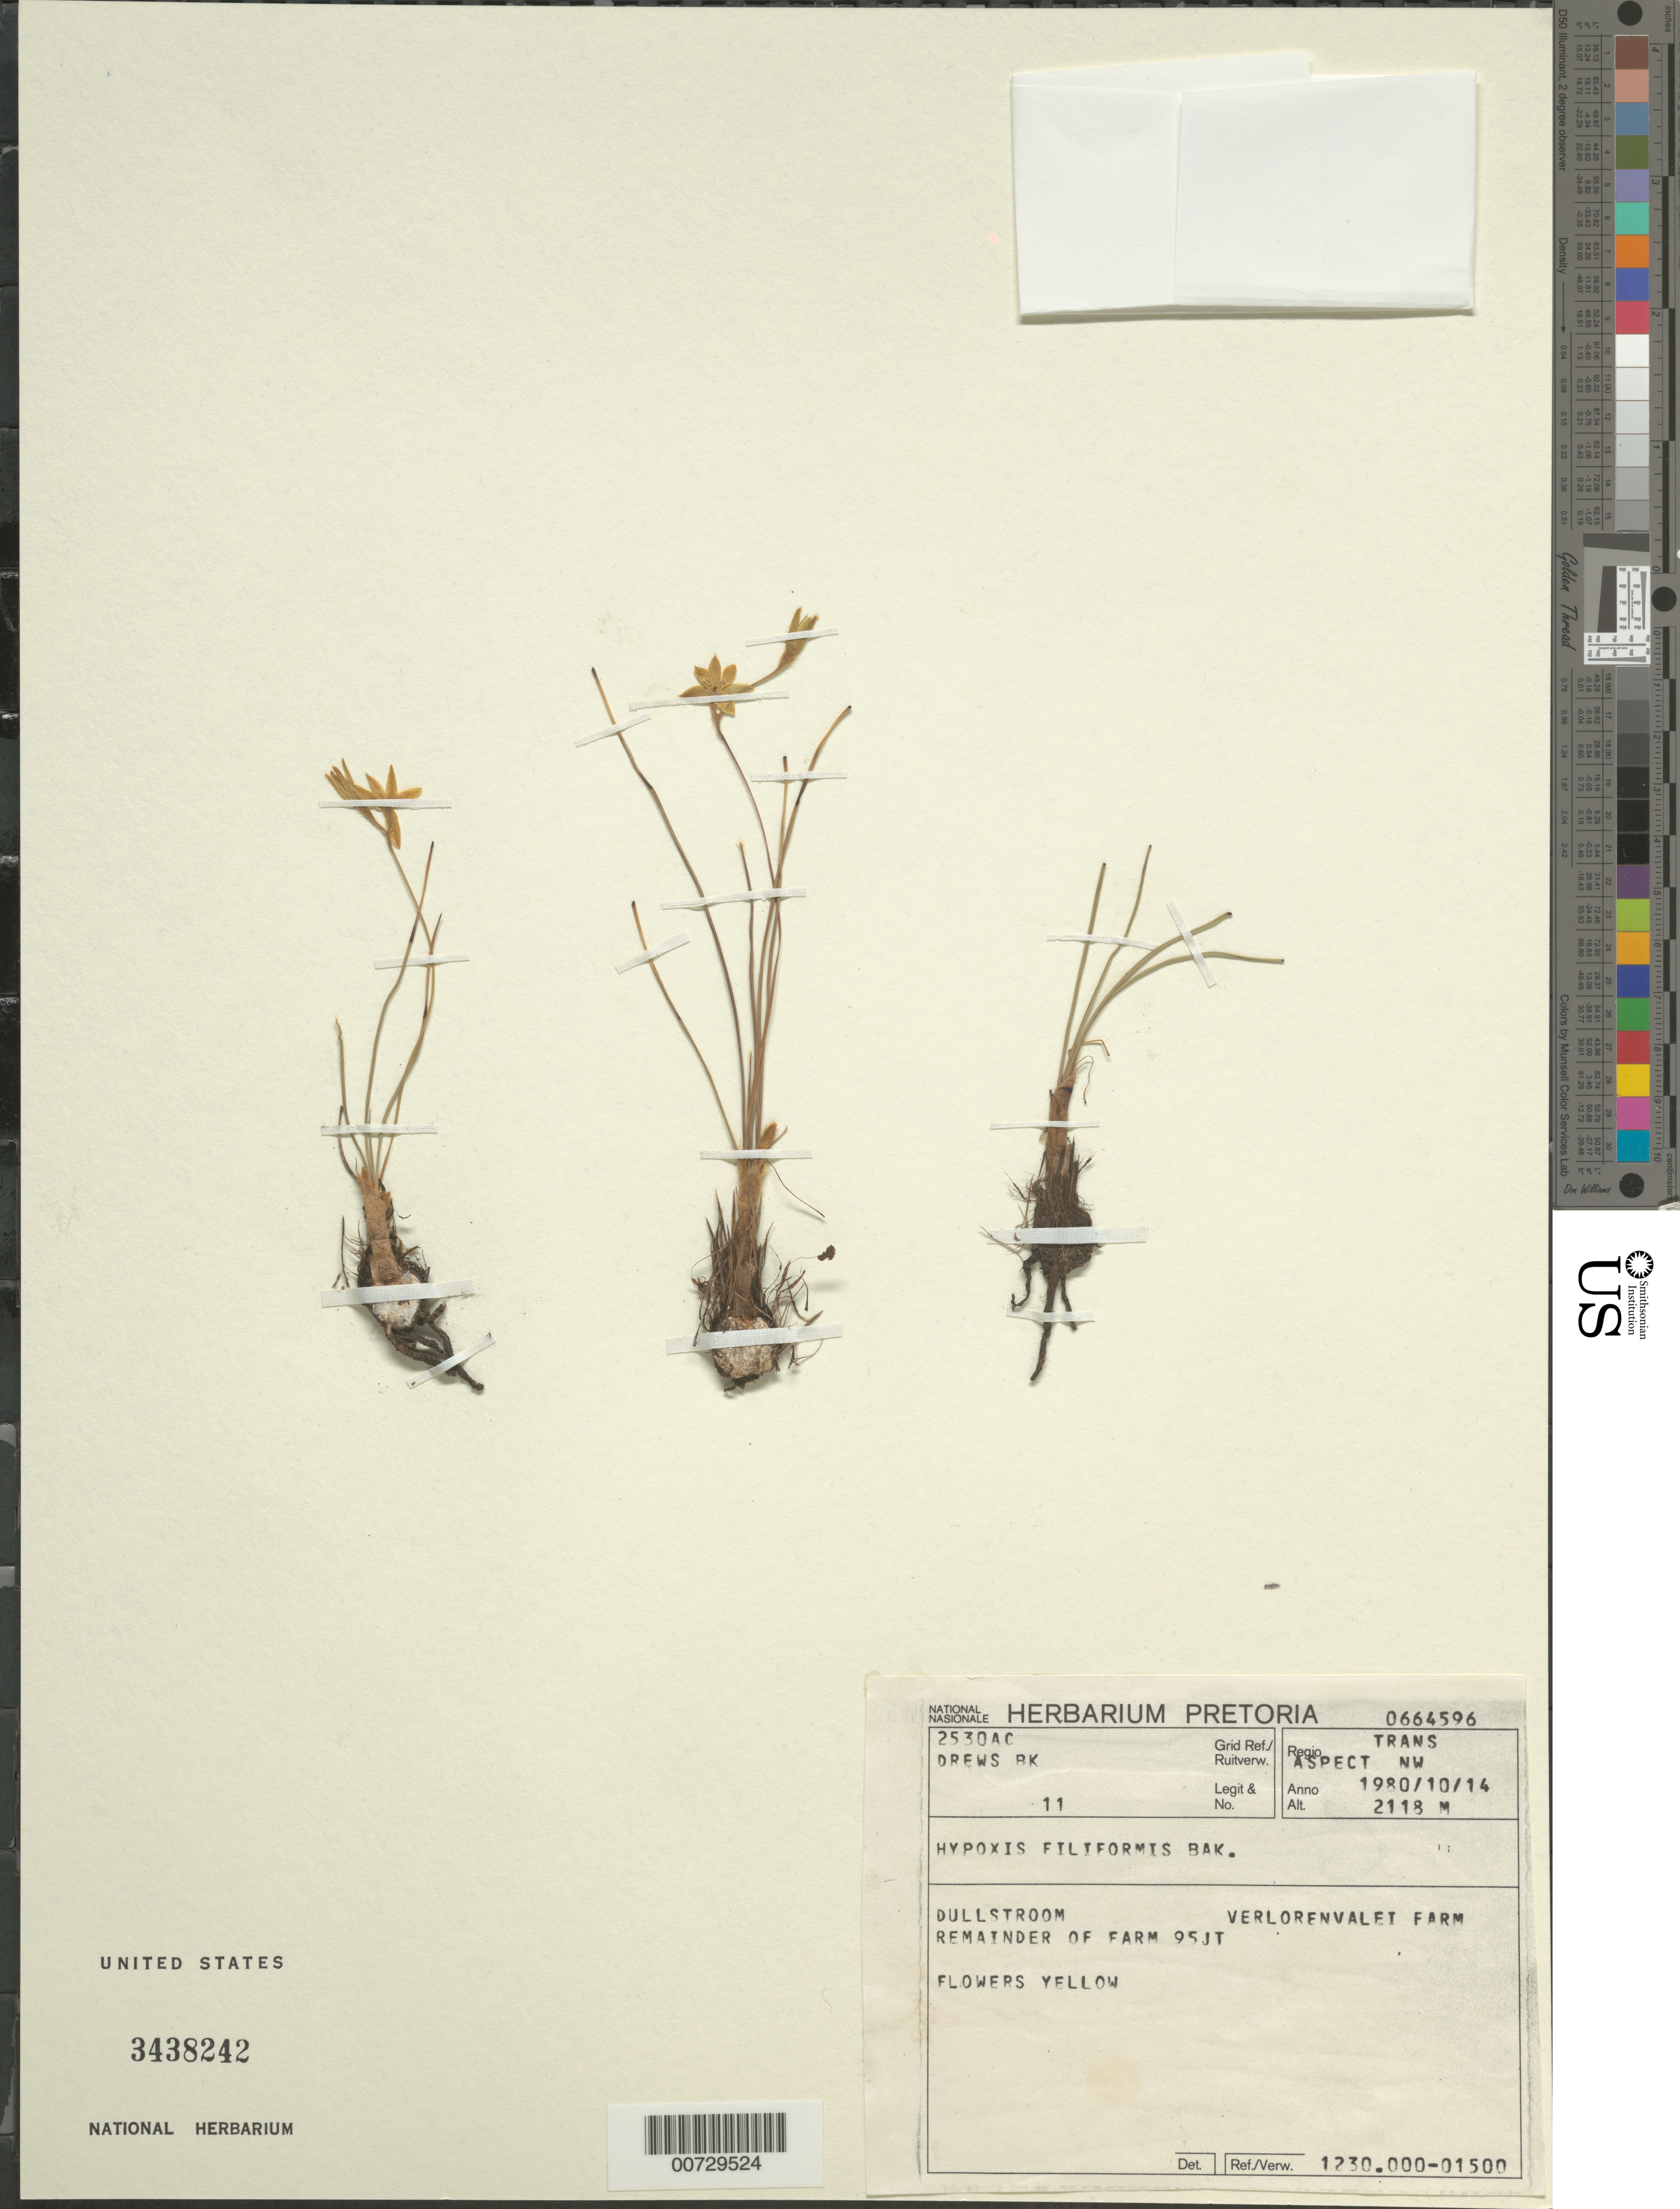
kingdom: Plantae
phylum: Tracheophyta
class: Liliopsida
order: Asparagales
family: Hypoxidaceae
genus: Hypoxis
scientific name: Hypoxis filiformis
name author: Baker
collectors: B. Drews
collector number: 11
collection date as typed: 14 Oct 1980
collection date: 1980-10-14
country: South Africa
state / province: Mpumalanga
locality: Dullstroom, Verlorenvalet Farm. Transvaal.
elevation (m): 2118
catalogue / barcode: US 3438242